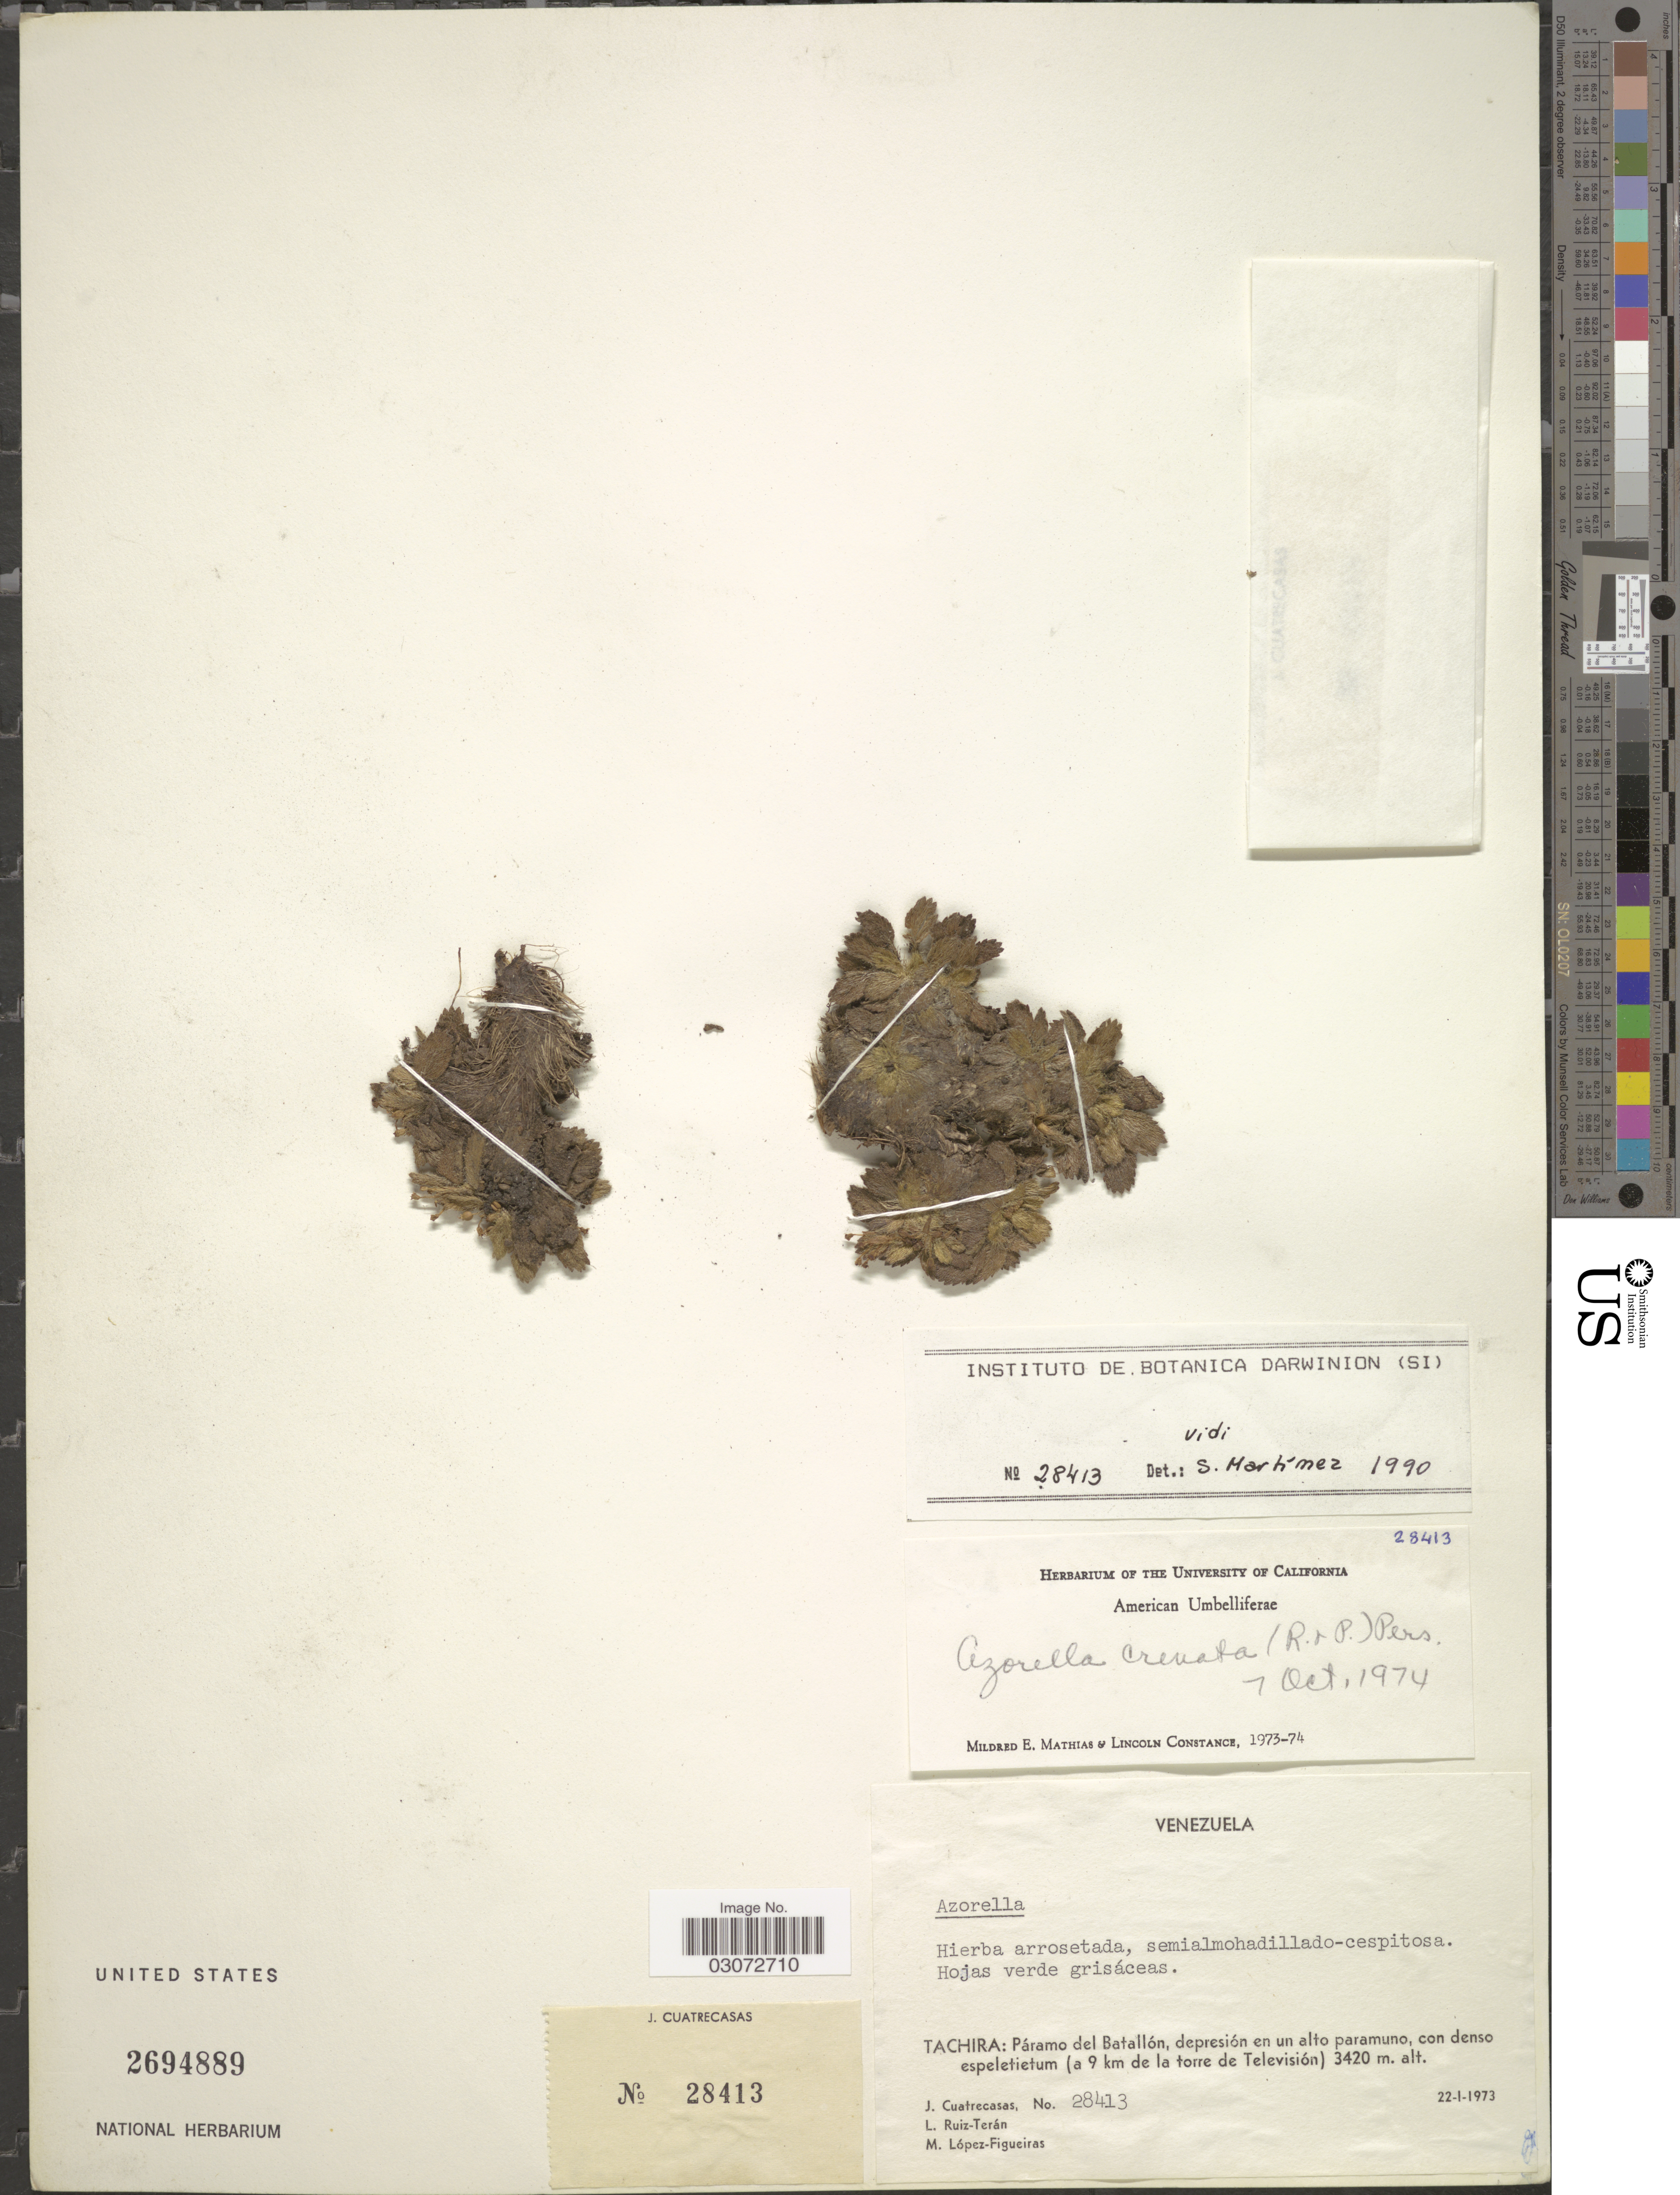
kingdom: Plantae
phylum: Tracheophyta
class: Magnoliopsida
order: Apiales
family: Apiaceae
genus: Azorella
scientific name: Azorella crenata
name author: (Ruiz & Pav.) Pers.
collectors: J. Cuatrecasas, L. E. Ruíz-Terán & M. López Figueiras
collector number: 28413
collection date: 1973-01-22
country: Venezuela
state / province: Tachira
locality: Páramo del Batallón, depresión en un alto paramuno, con denso espeletietum (a 9 km de la torre de Televisión).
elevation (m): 3420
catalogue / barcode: US 2694889